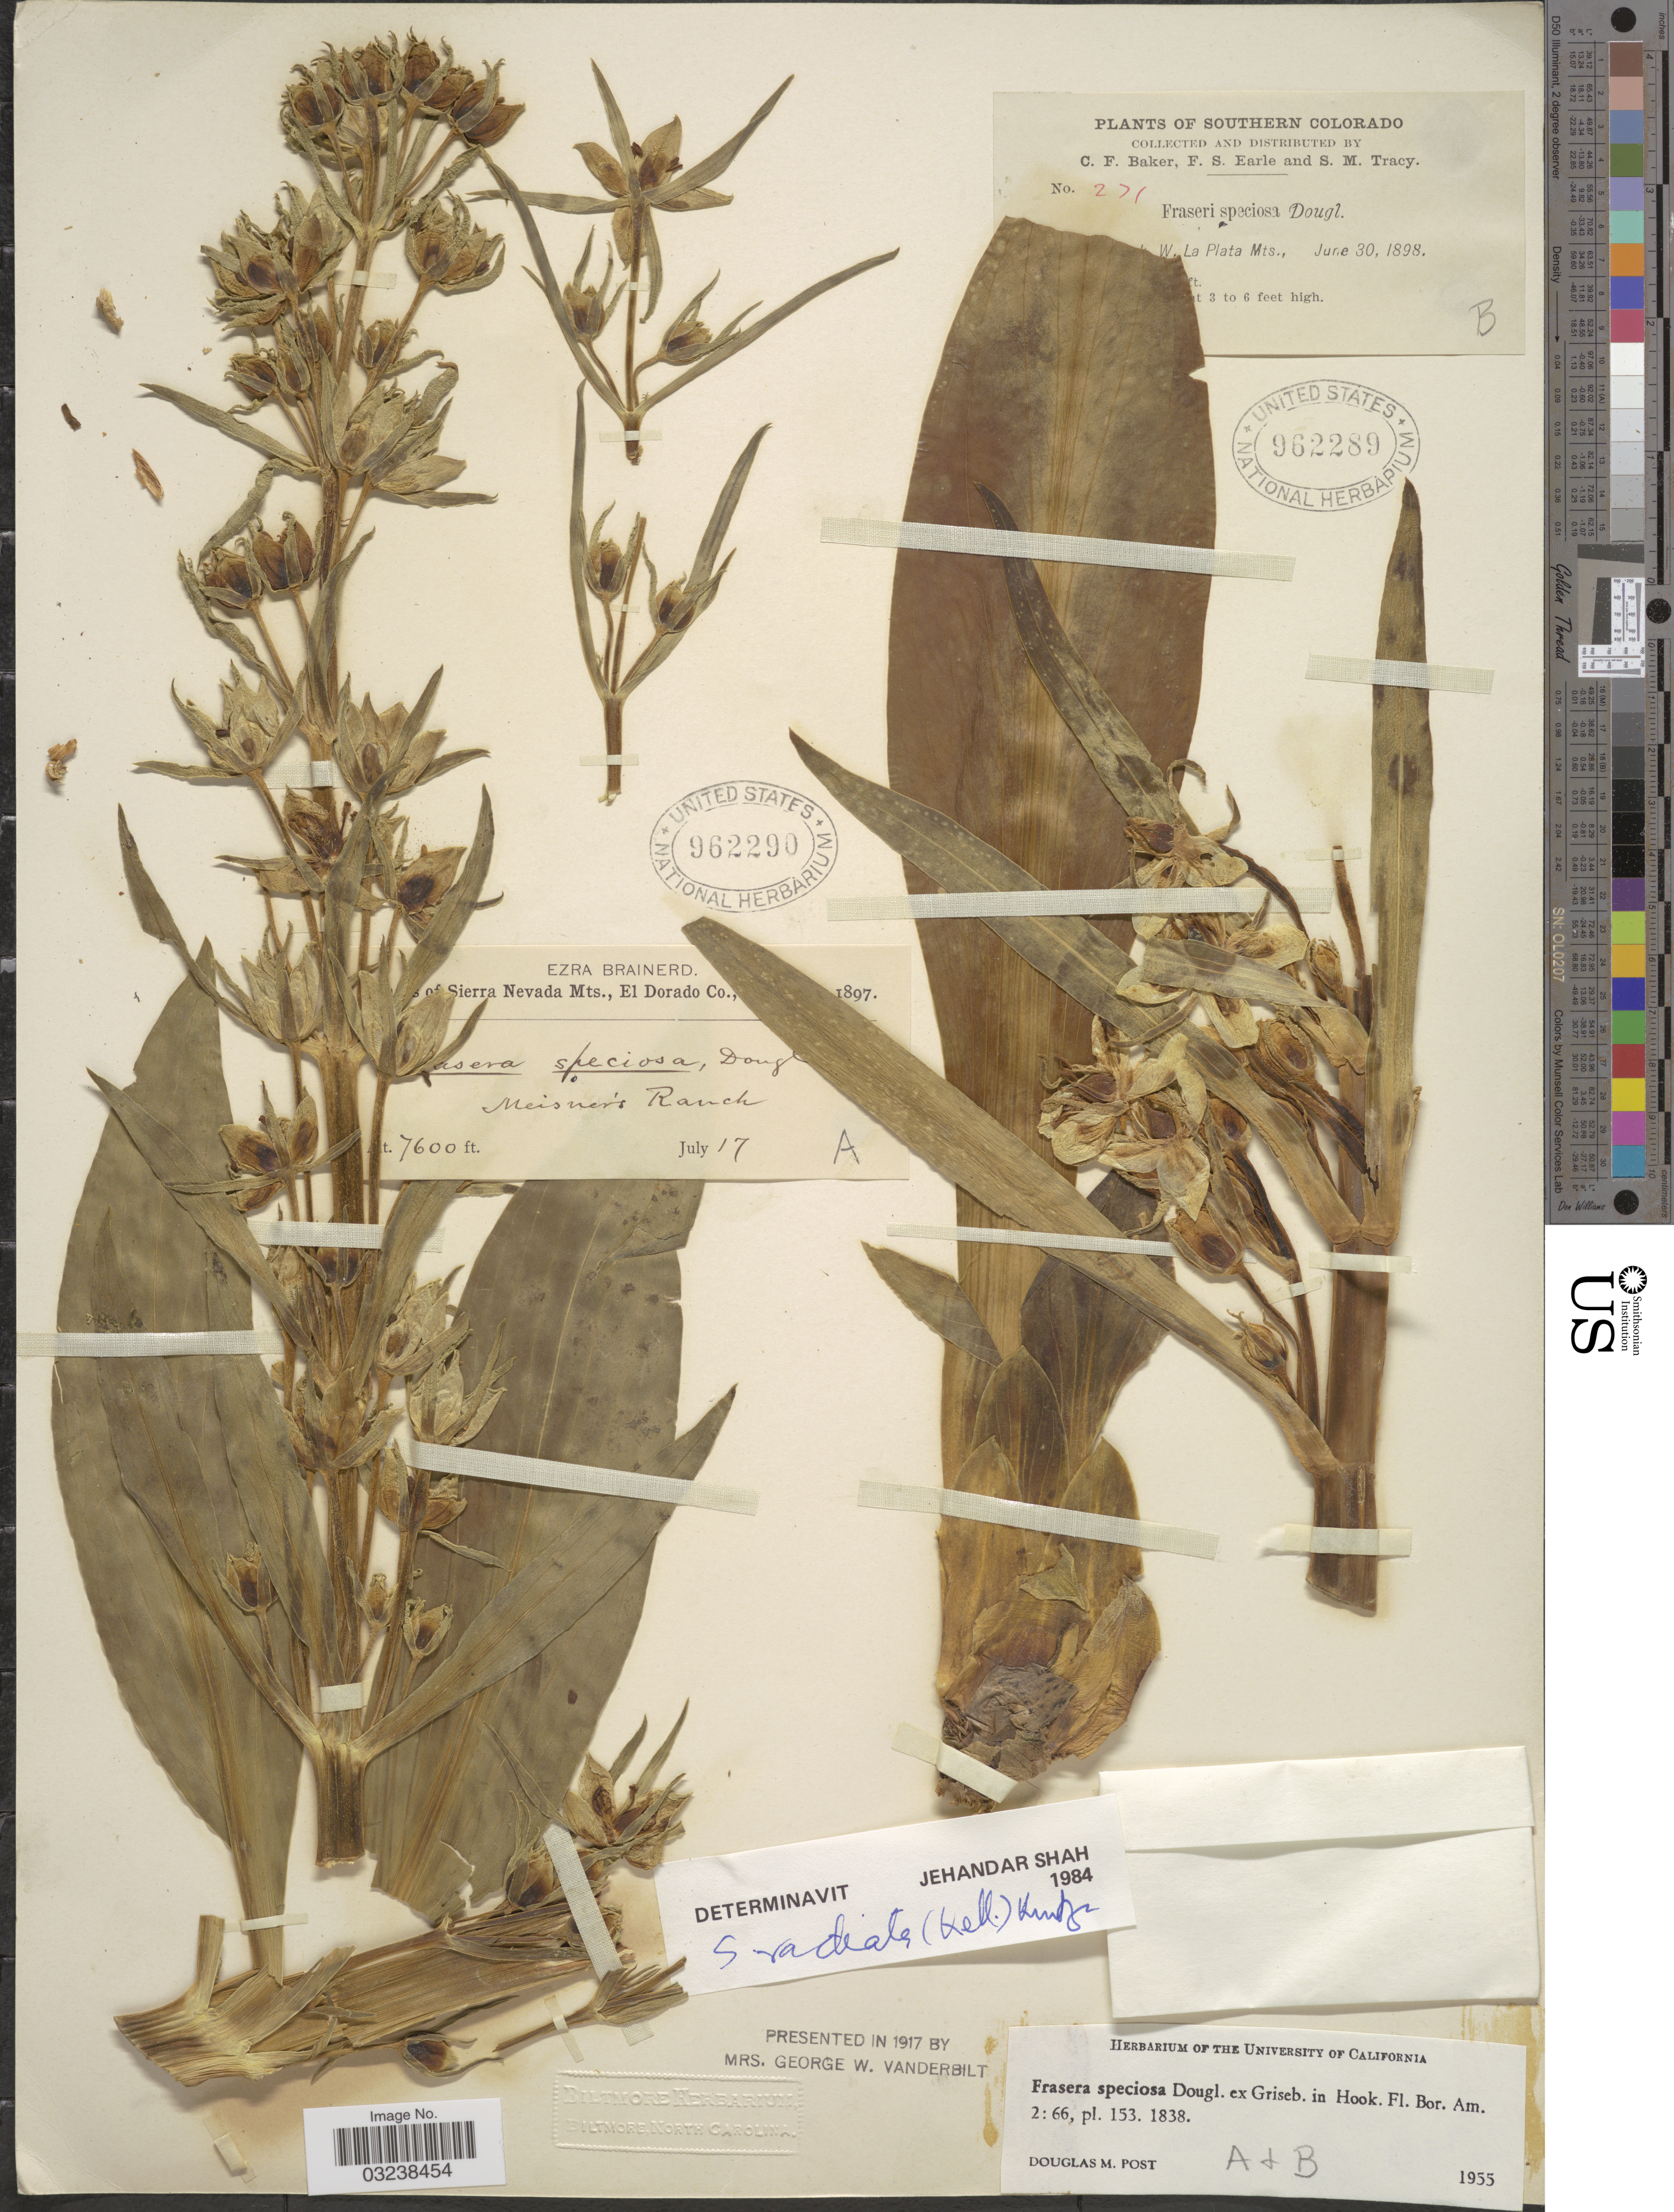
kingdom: Plantae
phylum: Tracheophyta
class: Magnoliopsida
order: Gentianales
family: Gentianaceae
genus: Swertia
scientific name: Swertia radiata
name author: (Kellogg) Kuntze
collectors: E. Brainerd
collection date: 1897-07-17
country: United States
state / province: California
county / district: El Dorado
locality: Meisner's Ranch, Sierra Nevada Mts., El Dorado Co., California.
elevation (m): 2316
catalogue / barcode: US 962290-2